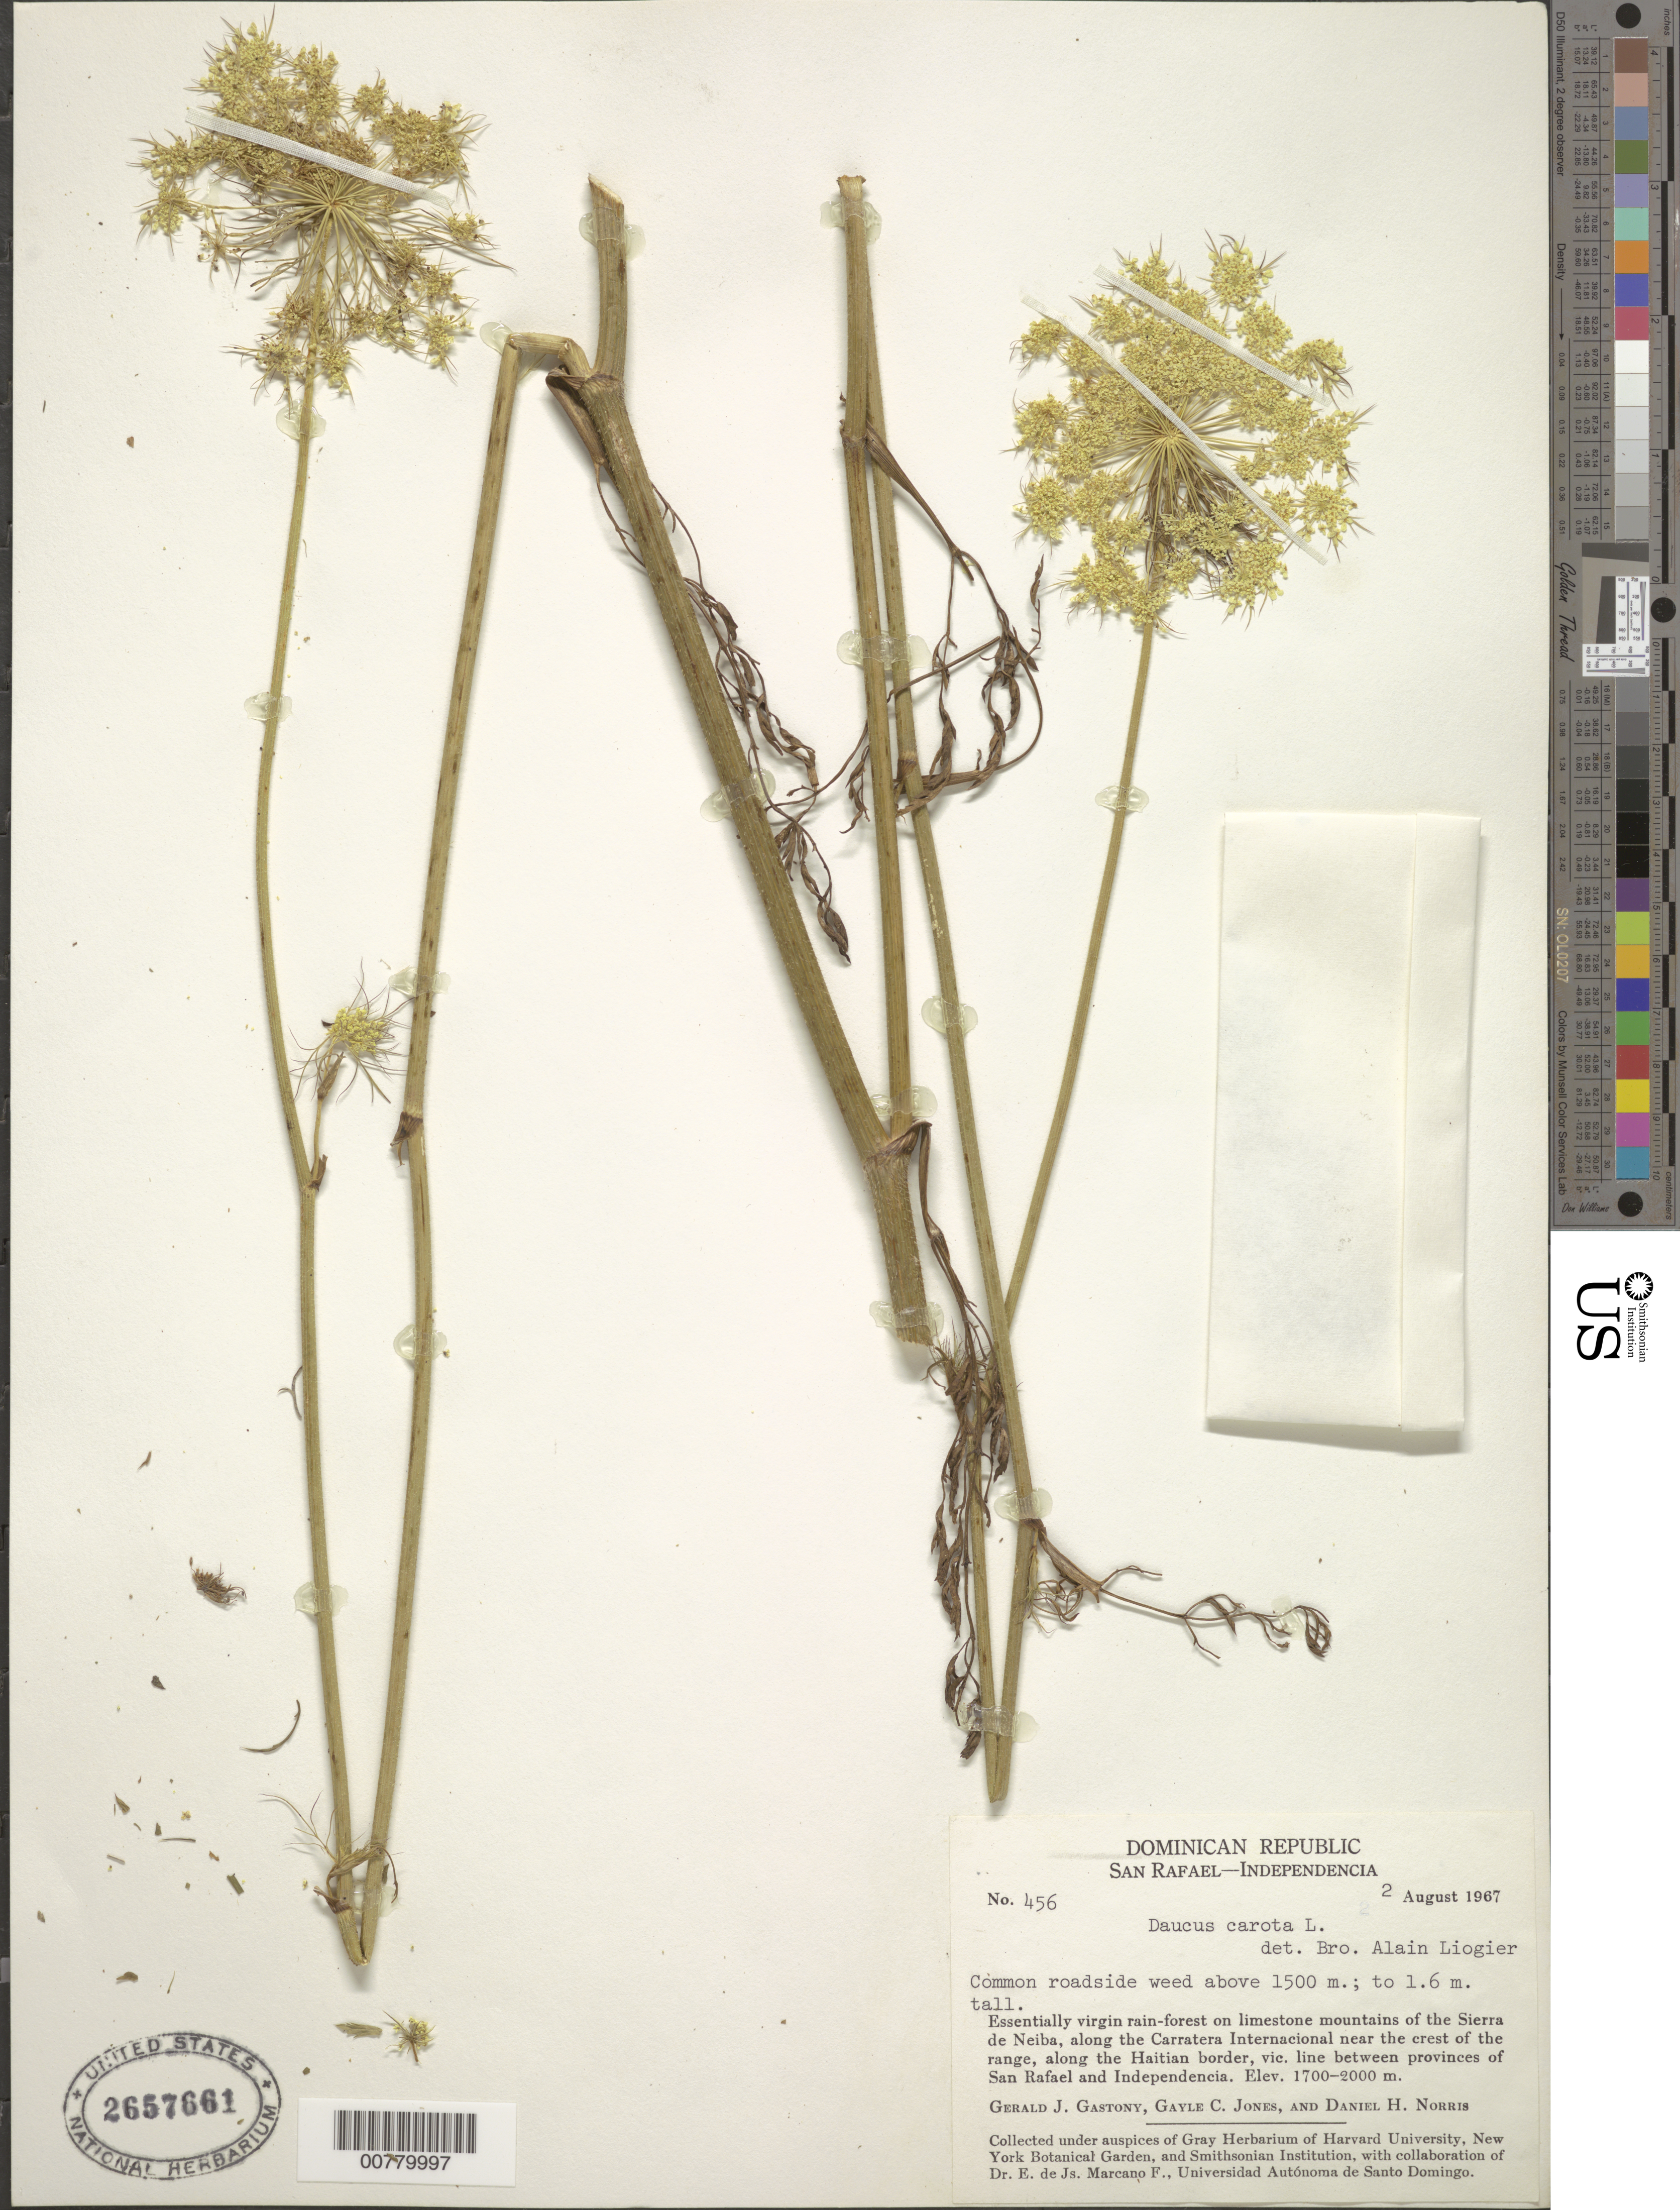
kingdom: Plantae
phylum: Tracheophyta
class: Magnoliopsida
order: Apiales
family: Apiaceae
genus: Daucus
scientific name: Daucus carota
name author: L.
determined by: Liogier, Alain H.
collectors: G. Gastony, G. C. Jones & D. H. Norris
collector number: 456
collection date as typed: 02 Aug 1967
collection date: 1967-08-02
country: Dominican Republic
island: Hispaniola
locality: Limestone mountains of the Sierra de Neiba, along the Carretera Internacional near the crest of the range, along the Haitian border, vic. Line between provinces of San Rafael and Independencia.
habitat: Essentially virgin rain-forest.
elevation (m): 1500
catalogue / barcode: US 2657661